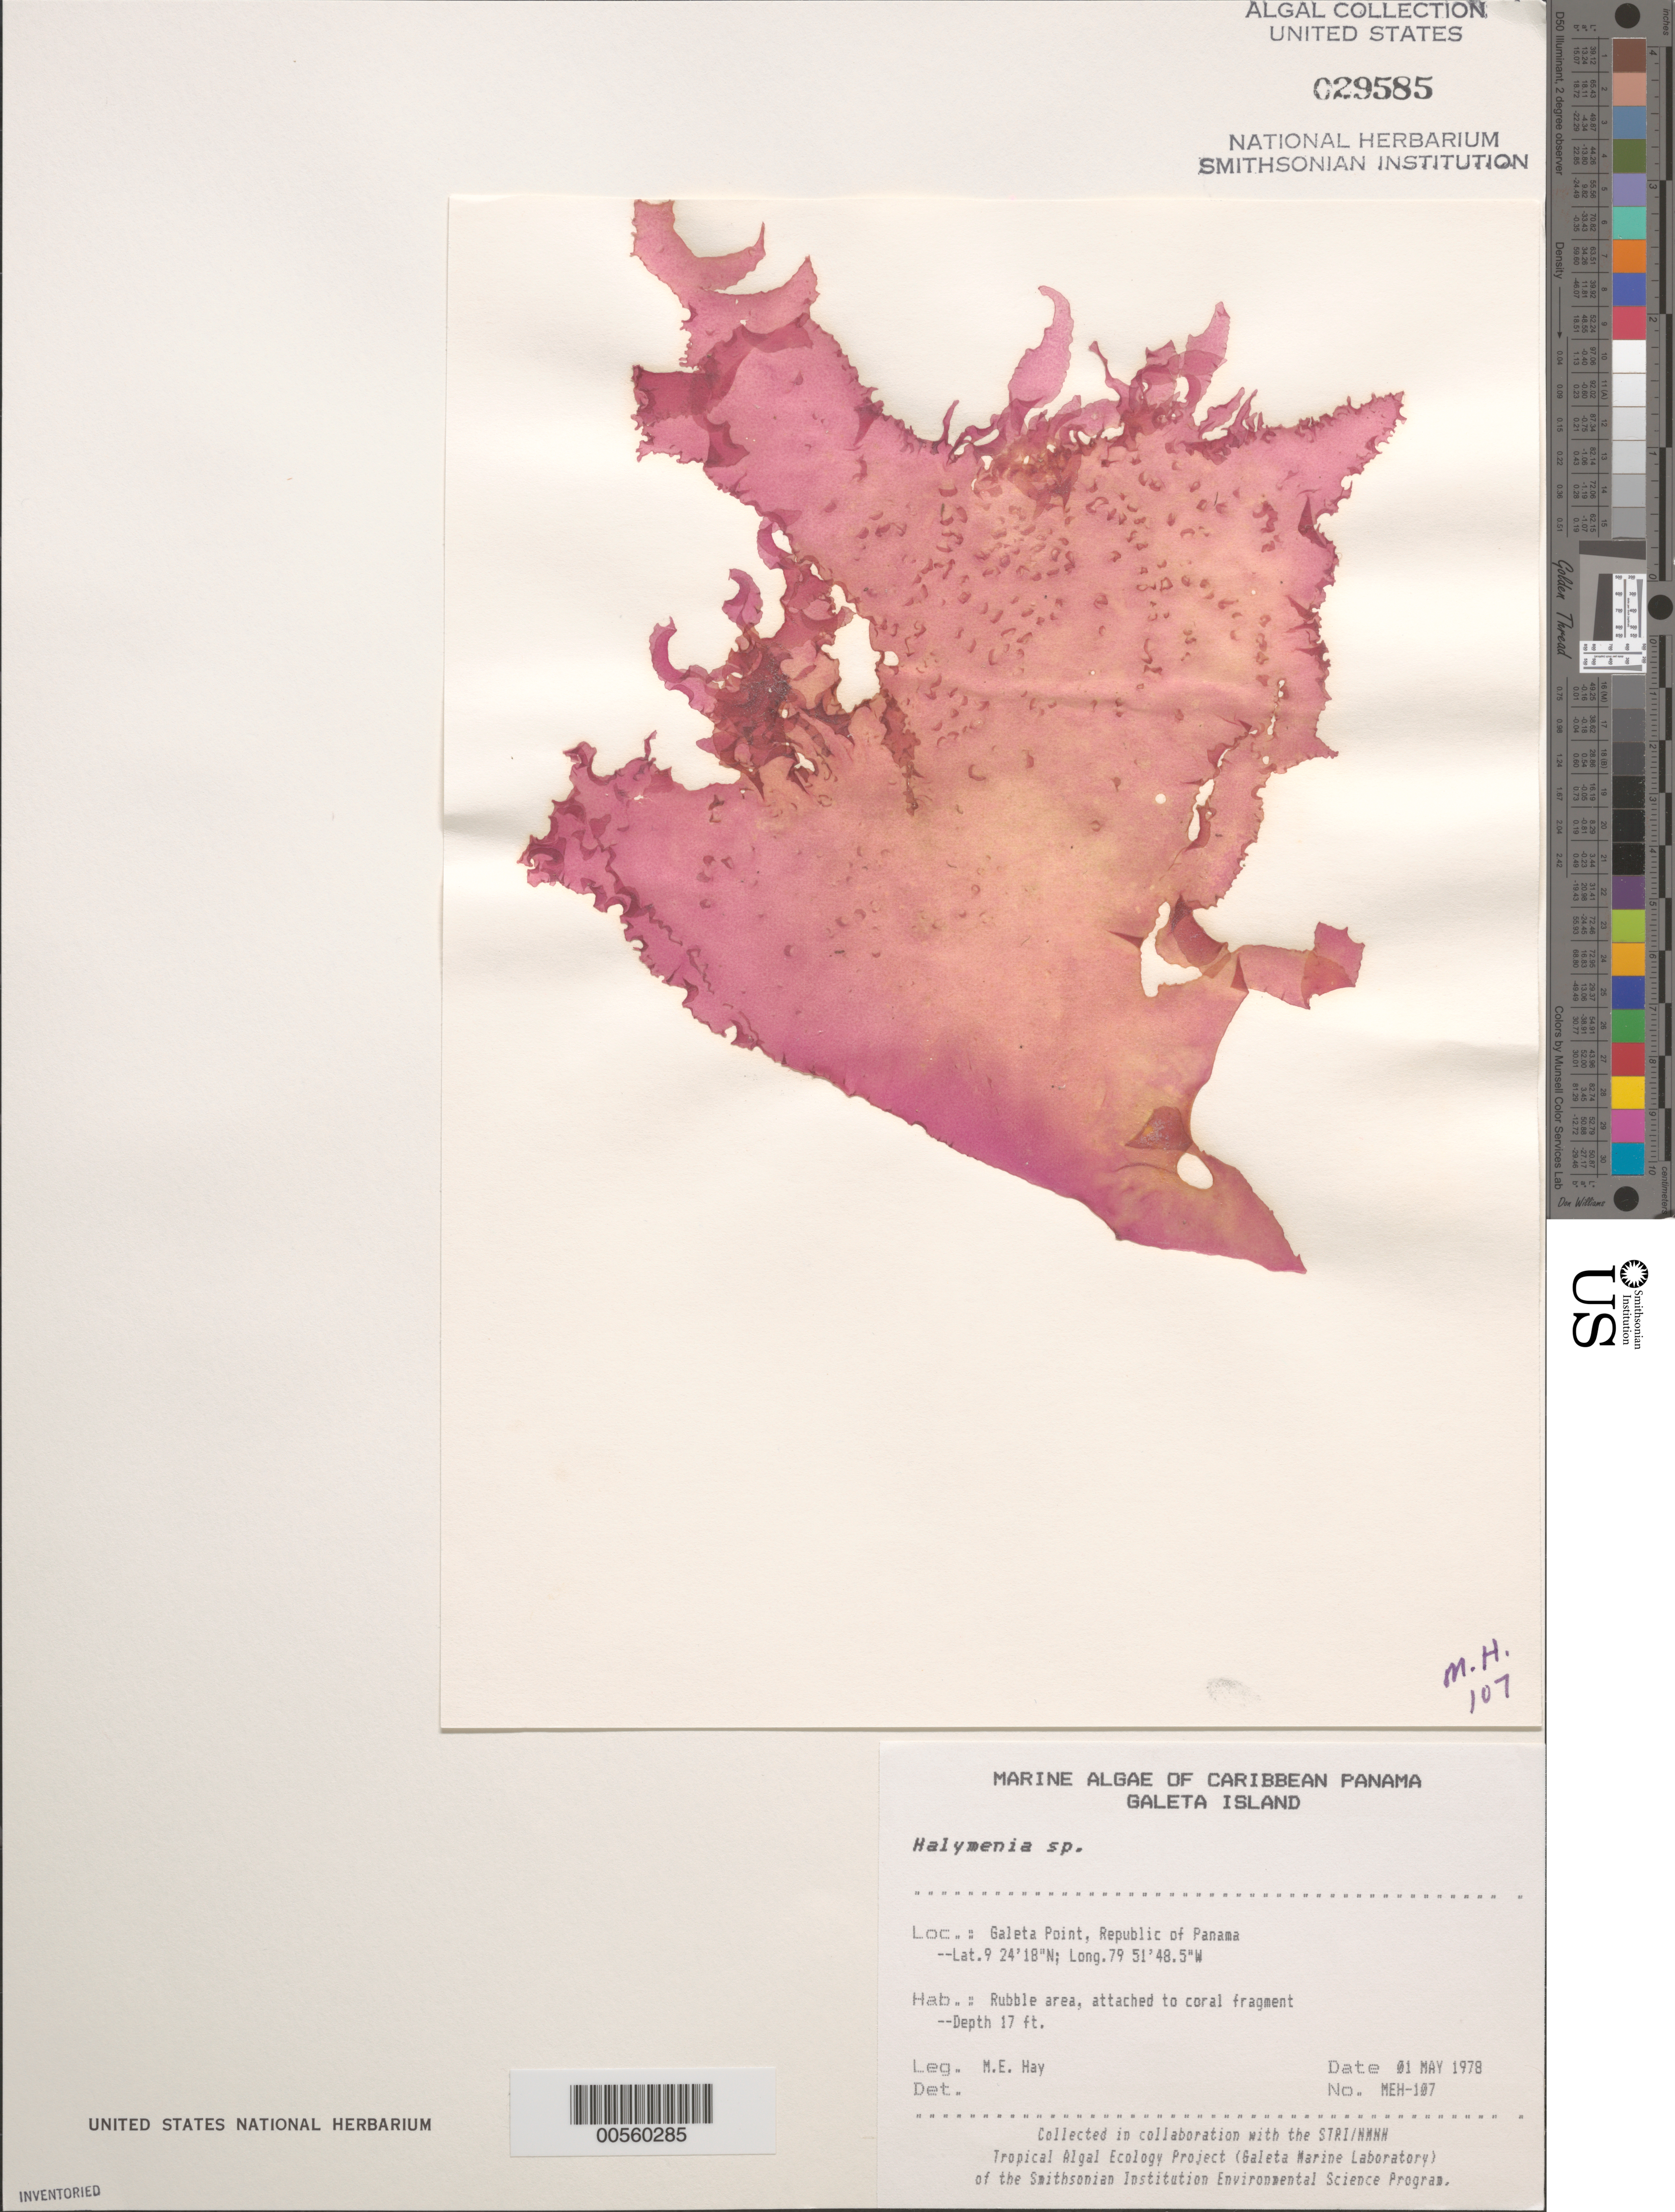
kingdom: Plantae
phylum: Rhodophyta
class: Florideophyceae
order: Halymeniales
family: Halymeniaceae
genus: Halymenia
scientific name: Halymenia sp.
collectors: M. E. Hay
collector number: MEH-107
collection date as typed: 01 May 1978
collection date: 1978-05-01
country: Panama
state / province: Colón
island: Galeta Island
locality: Galeta Point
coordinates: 9 24' 18" N, 79 51' 48.5" W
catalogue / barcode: US 29585